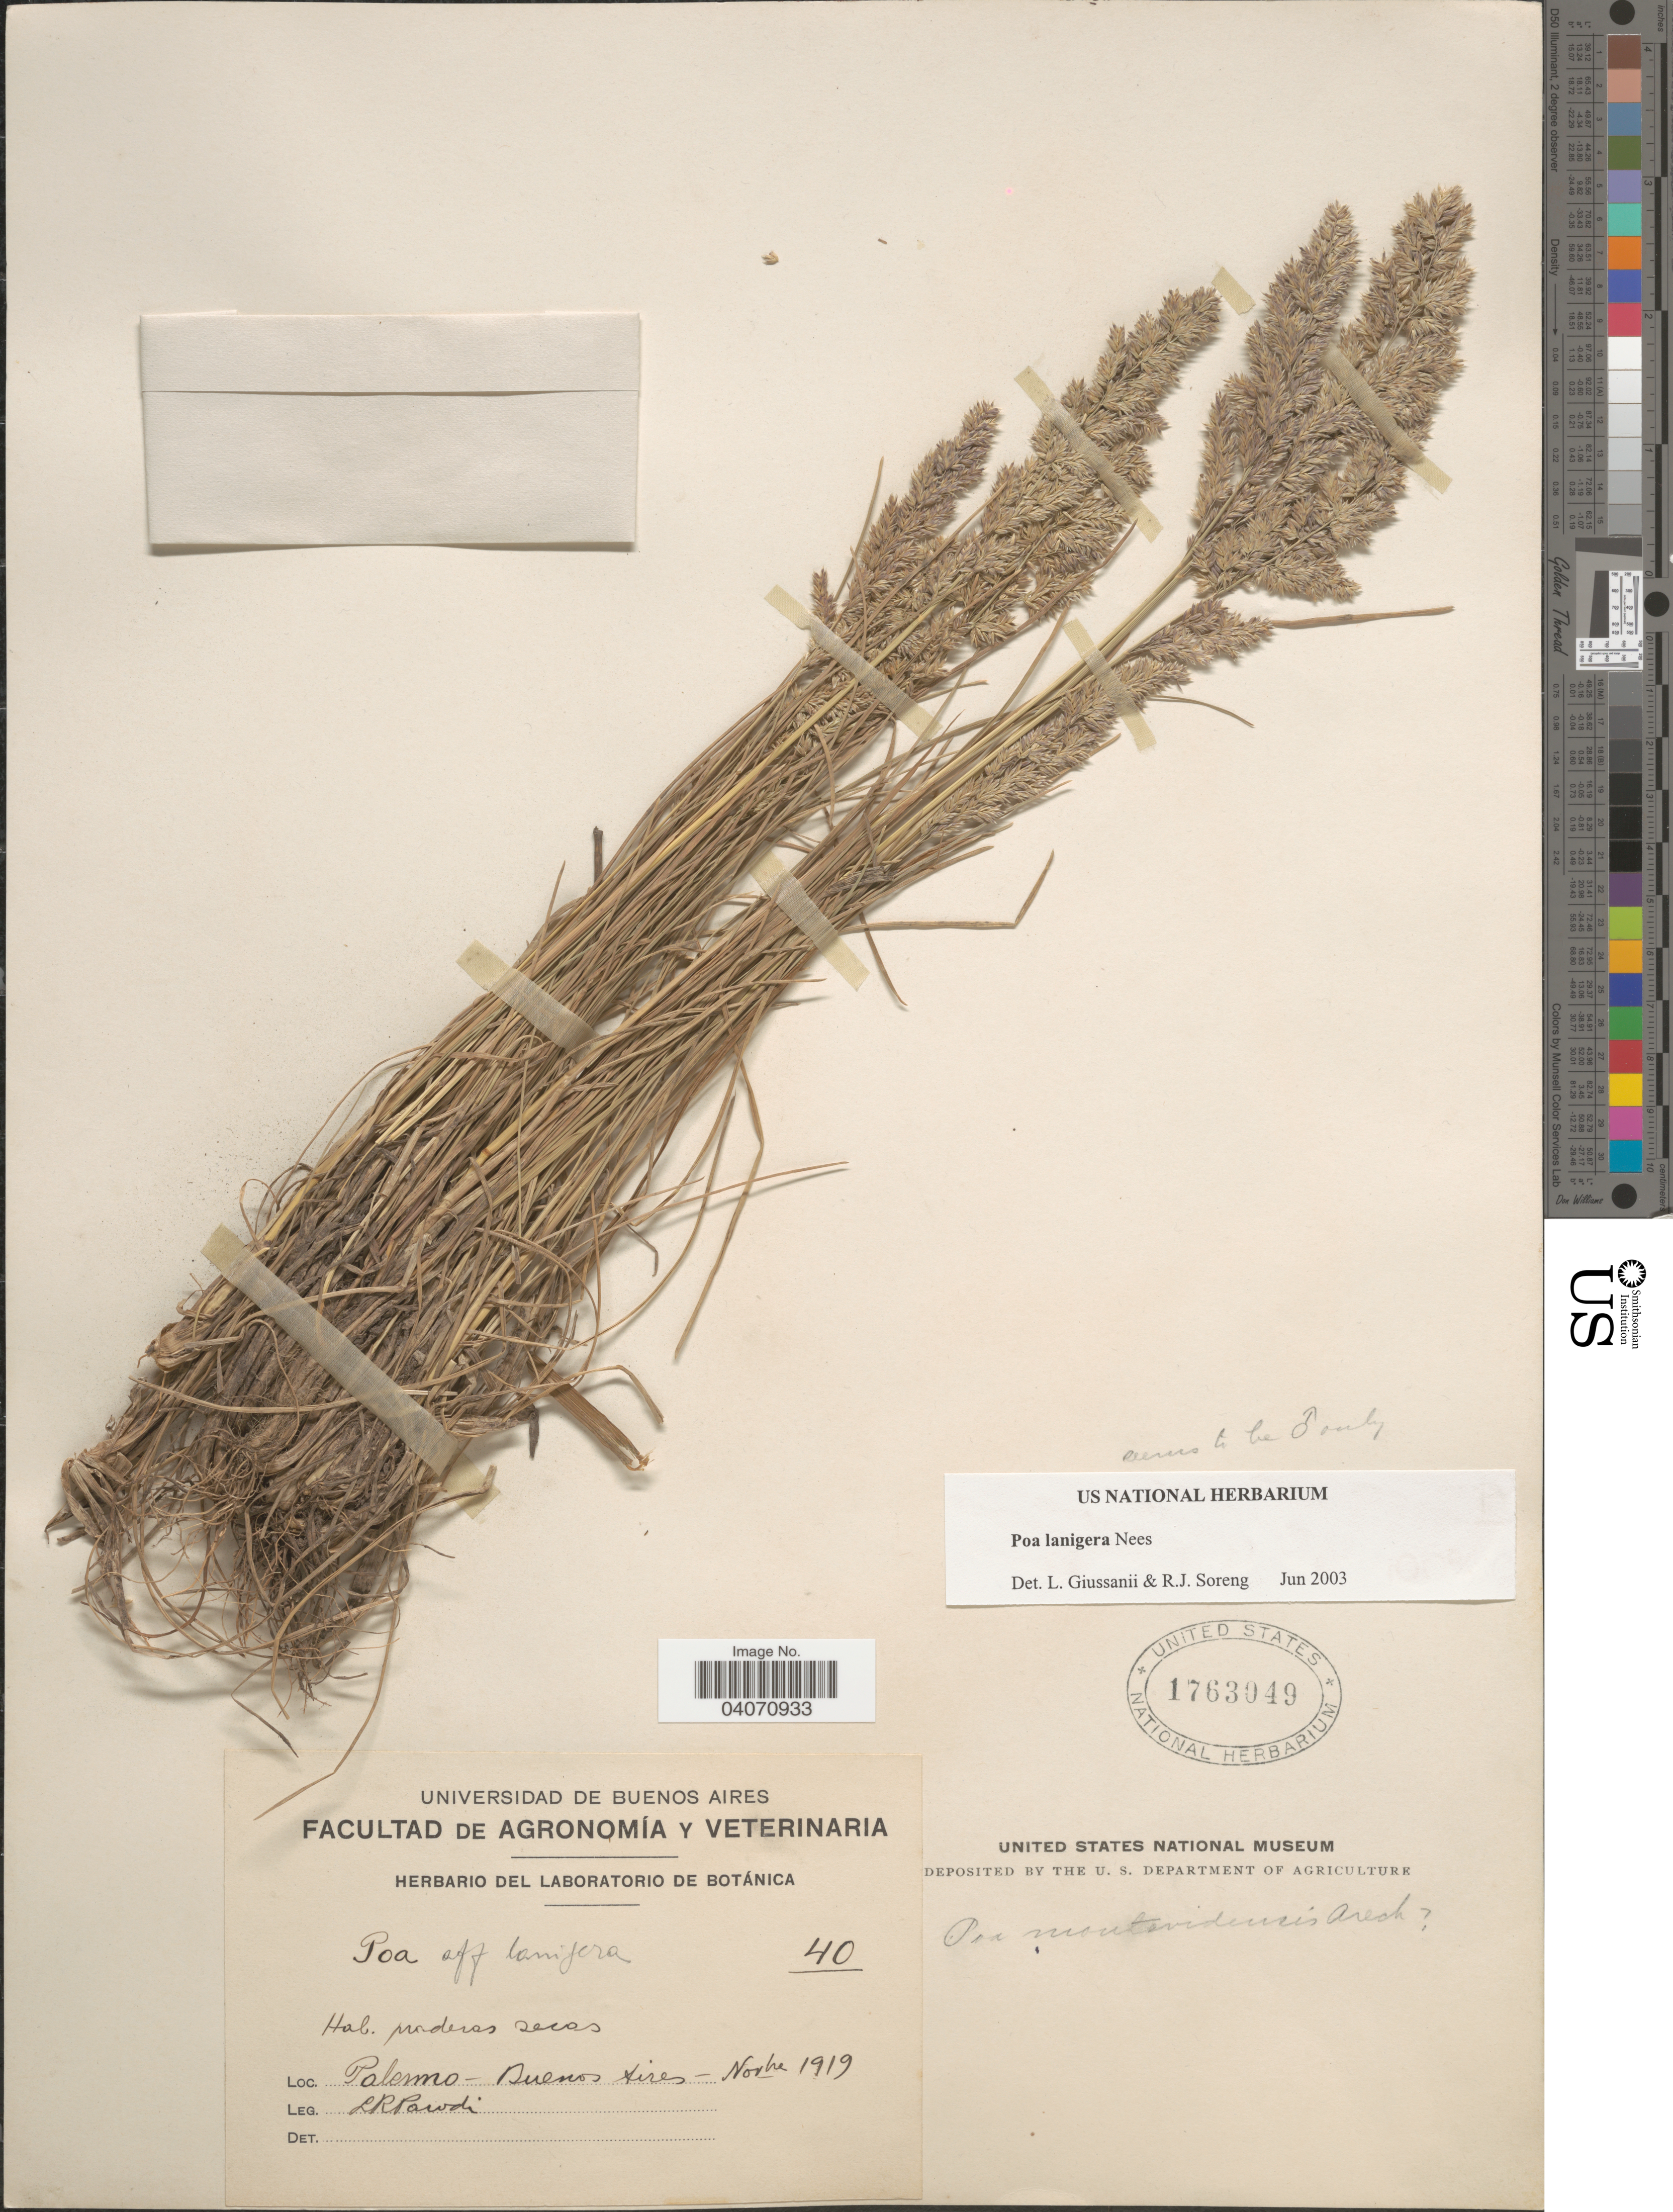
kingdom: Plantae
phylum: Tracheophyta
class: Liliopsida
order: Poales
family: Poaceae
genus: Poa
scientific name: Poa lanigera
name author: Nees in Mart.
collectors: L. R. Parodi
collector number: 40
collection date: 1919-11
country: Argentina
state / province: Buenos Aires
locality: Palermo.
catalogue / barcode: US 1763049